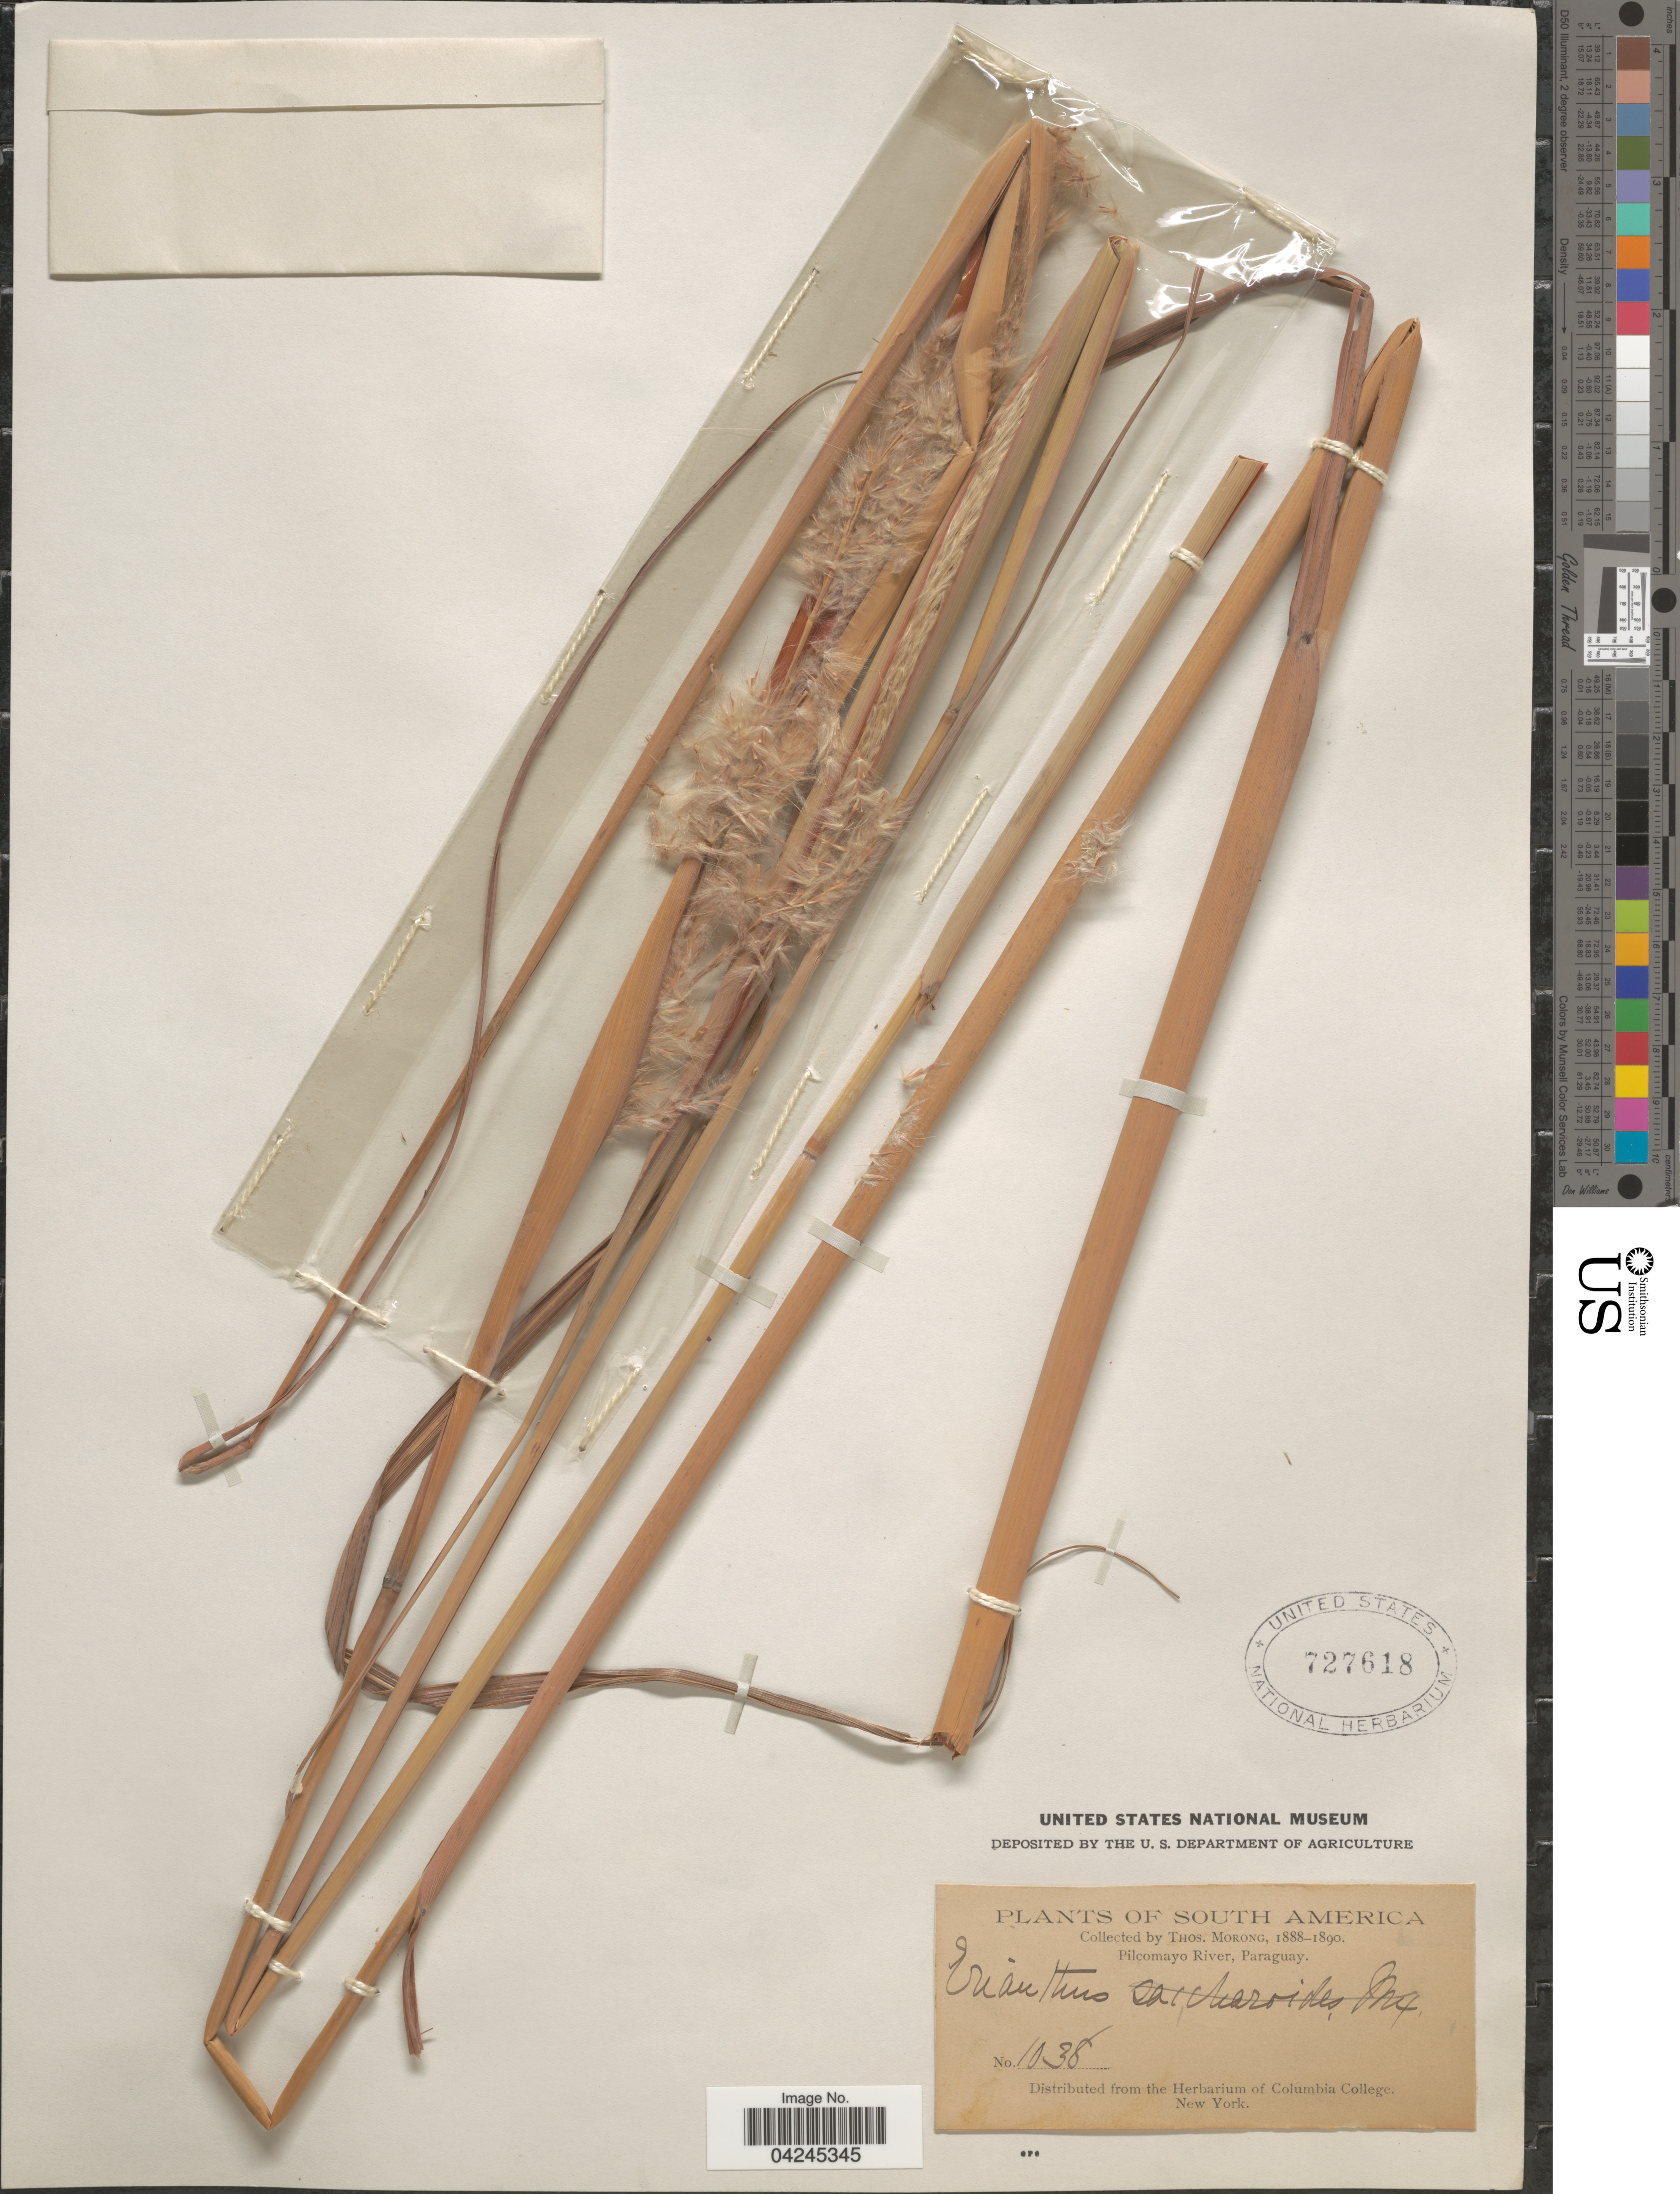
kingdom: Plantae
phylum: Tracheophyta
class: Liliopsida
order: Poales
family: Poaceae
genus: Erianthus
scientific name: Erianthus angustifolius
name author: Nees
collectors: ex herb. T. Morong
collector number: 1038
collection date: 1888/1890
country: Paraguay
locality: Pilcomayo River.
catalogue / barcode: US 727618